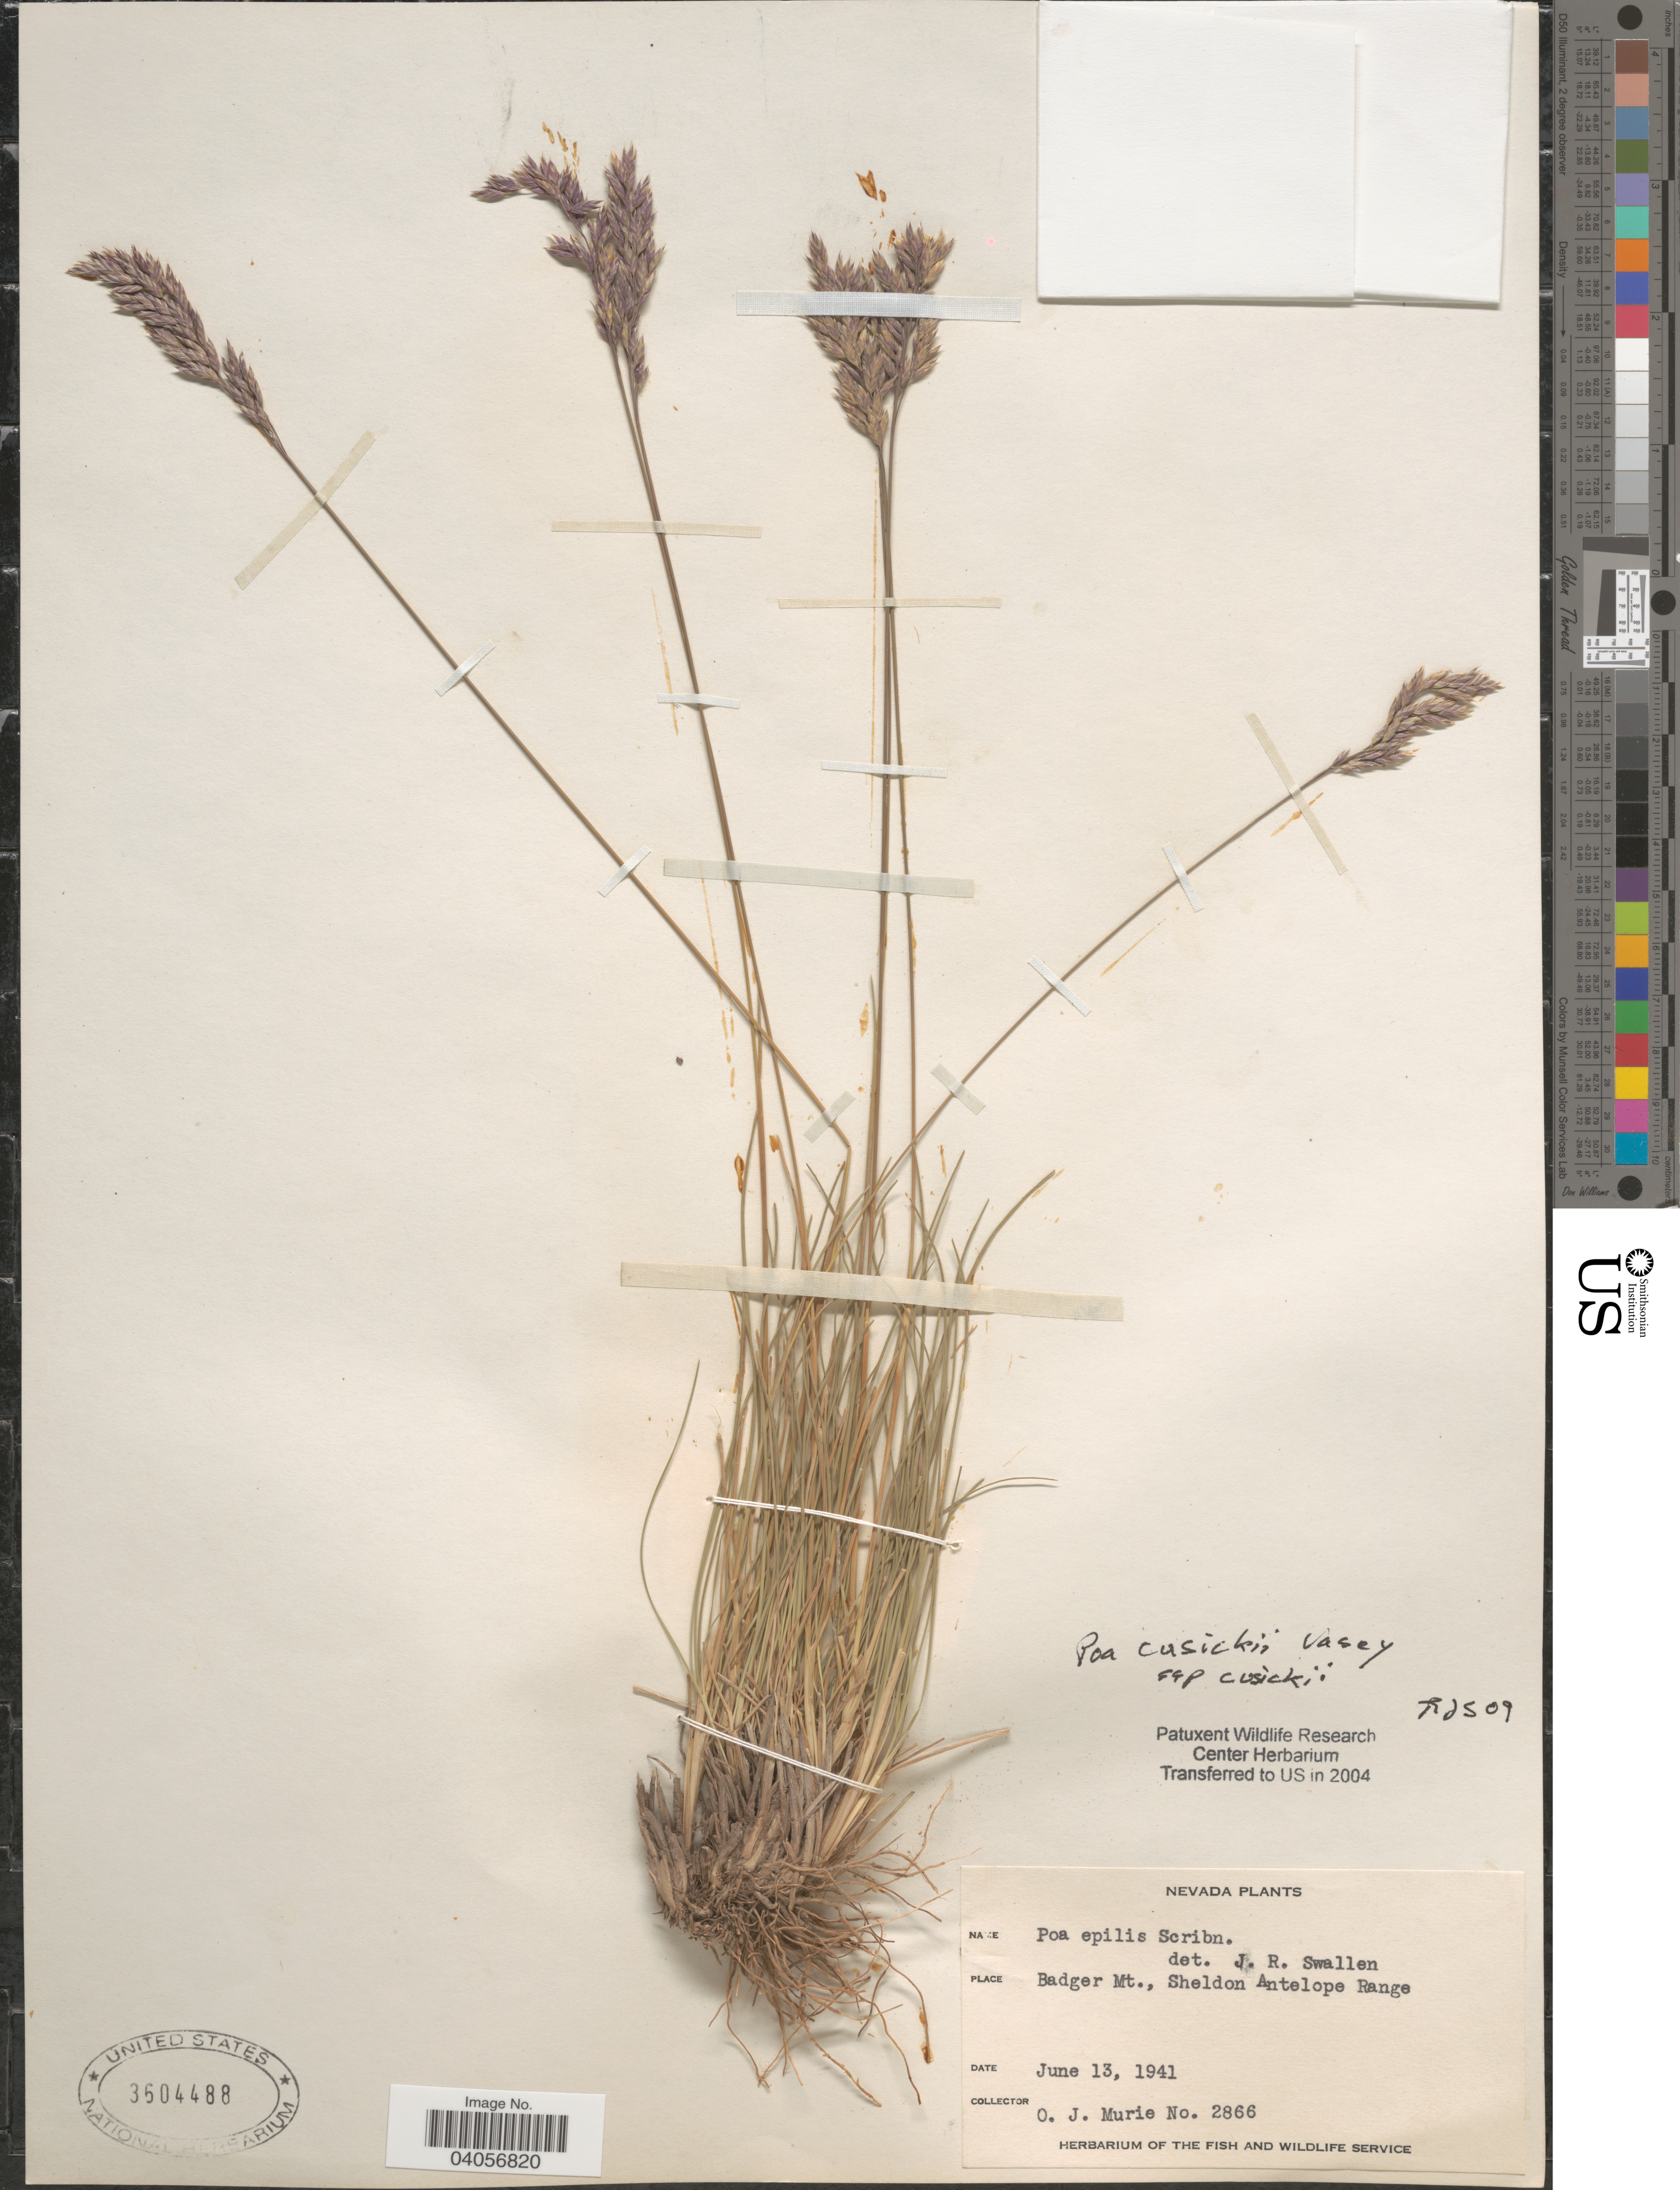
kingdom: Plantae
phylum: Tracheophyta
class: Liliopsida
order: Poales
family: Poaceae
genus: Poa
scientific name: Poa cusickii subsp. cusickii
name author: Vasey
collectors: O. Murie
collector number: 2866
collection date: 1941-06-13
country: United States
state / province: Nevada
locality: Badger Mt., Sheldon Antelope Range.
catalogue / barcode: US 3604488